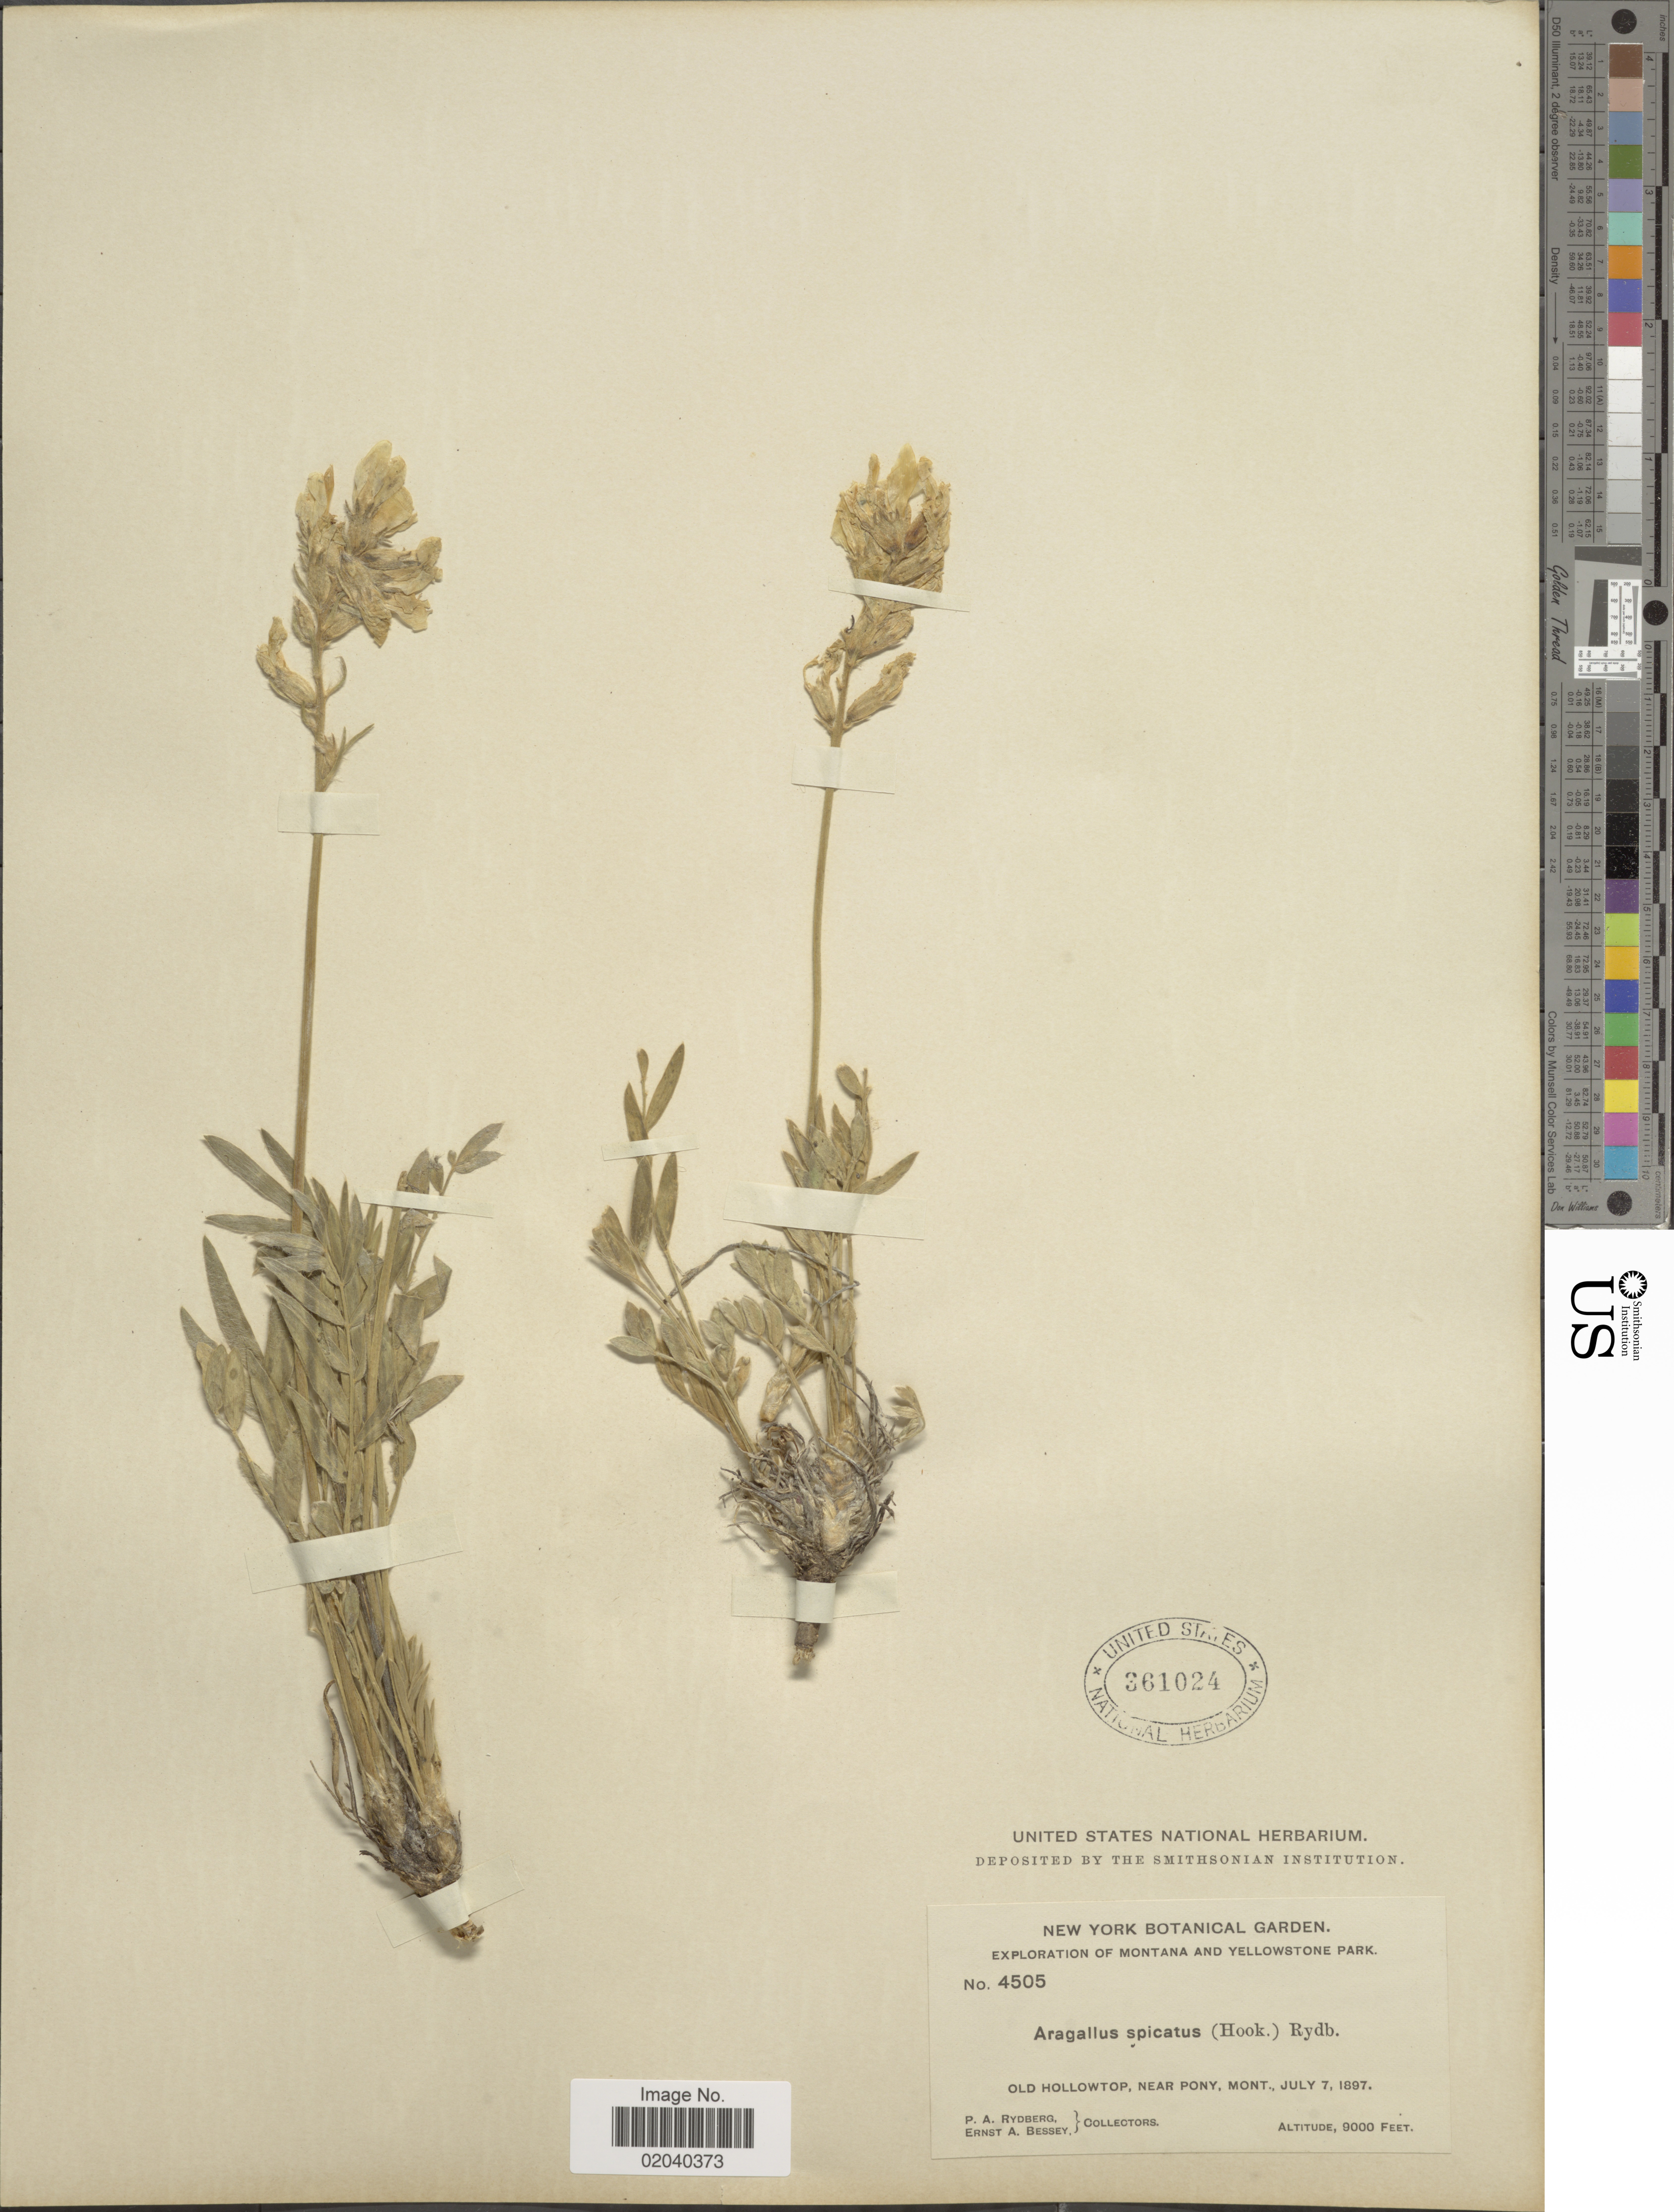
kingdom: Plantae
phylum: Tracheophyta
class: Magnoliopsida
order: Fabales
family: Fabaceae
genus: Oxytropis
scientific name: Oxytropis sericea var. sericea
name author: Nutt.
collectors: P. A. Rydberg & E. A. Bessey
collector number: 4505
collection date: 1897-07-07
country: United States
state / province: Montana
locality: Montana and Yellowstone Park. Old Hollowtop, near Pony, Mont.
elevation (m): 2743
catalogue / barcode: US 361024